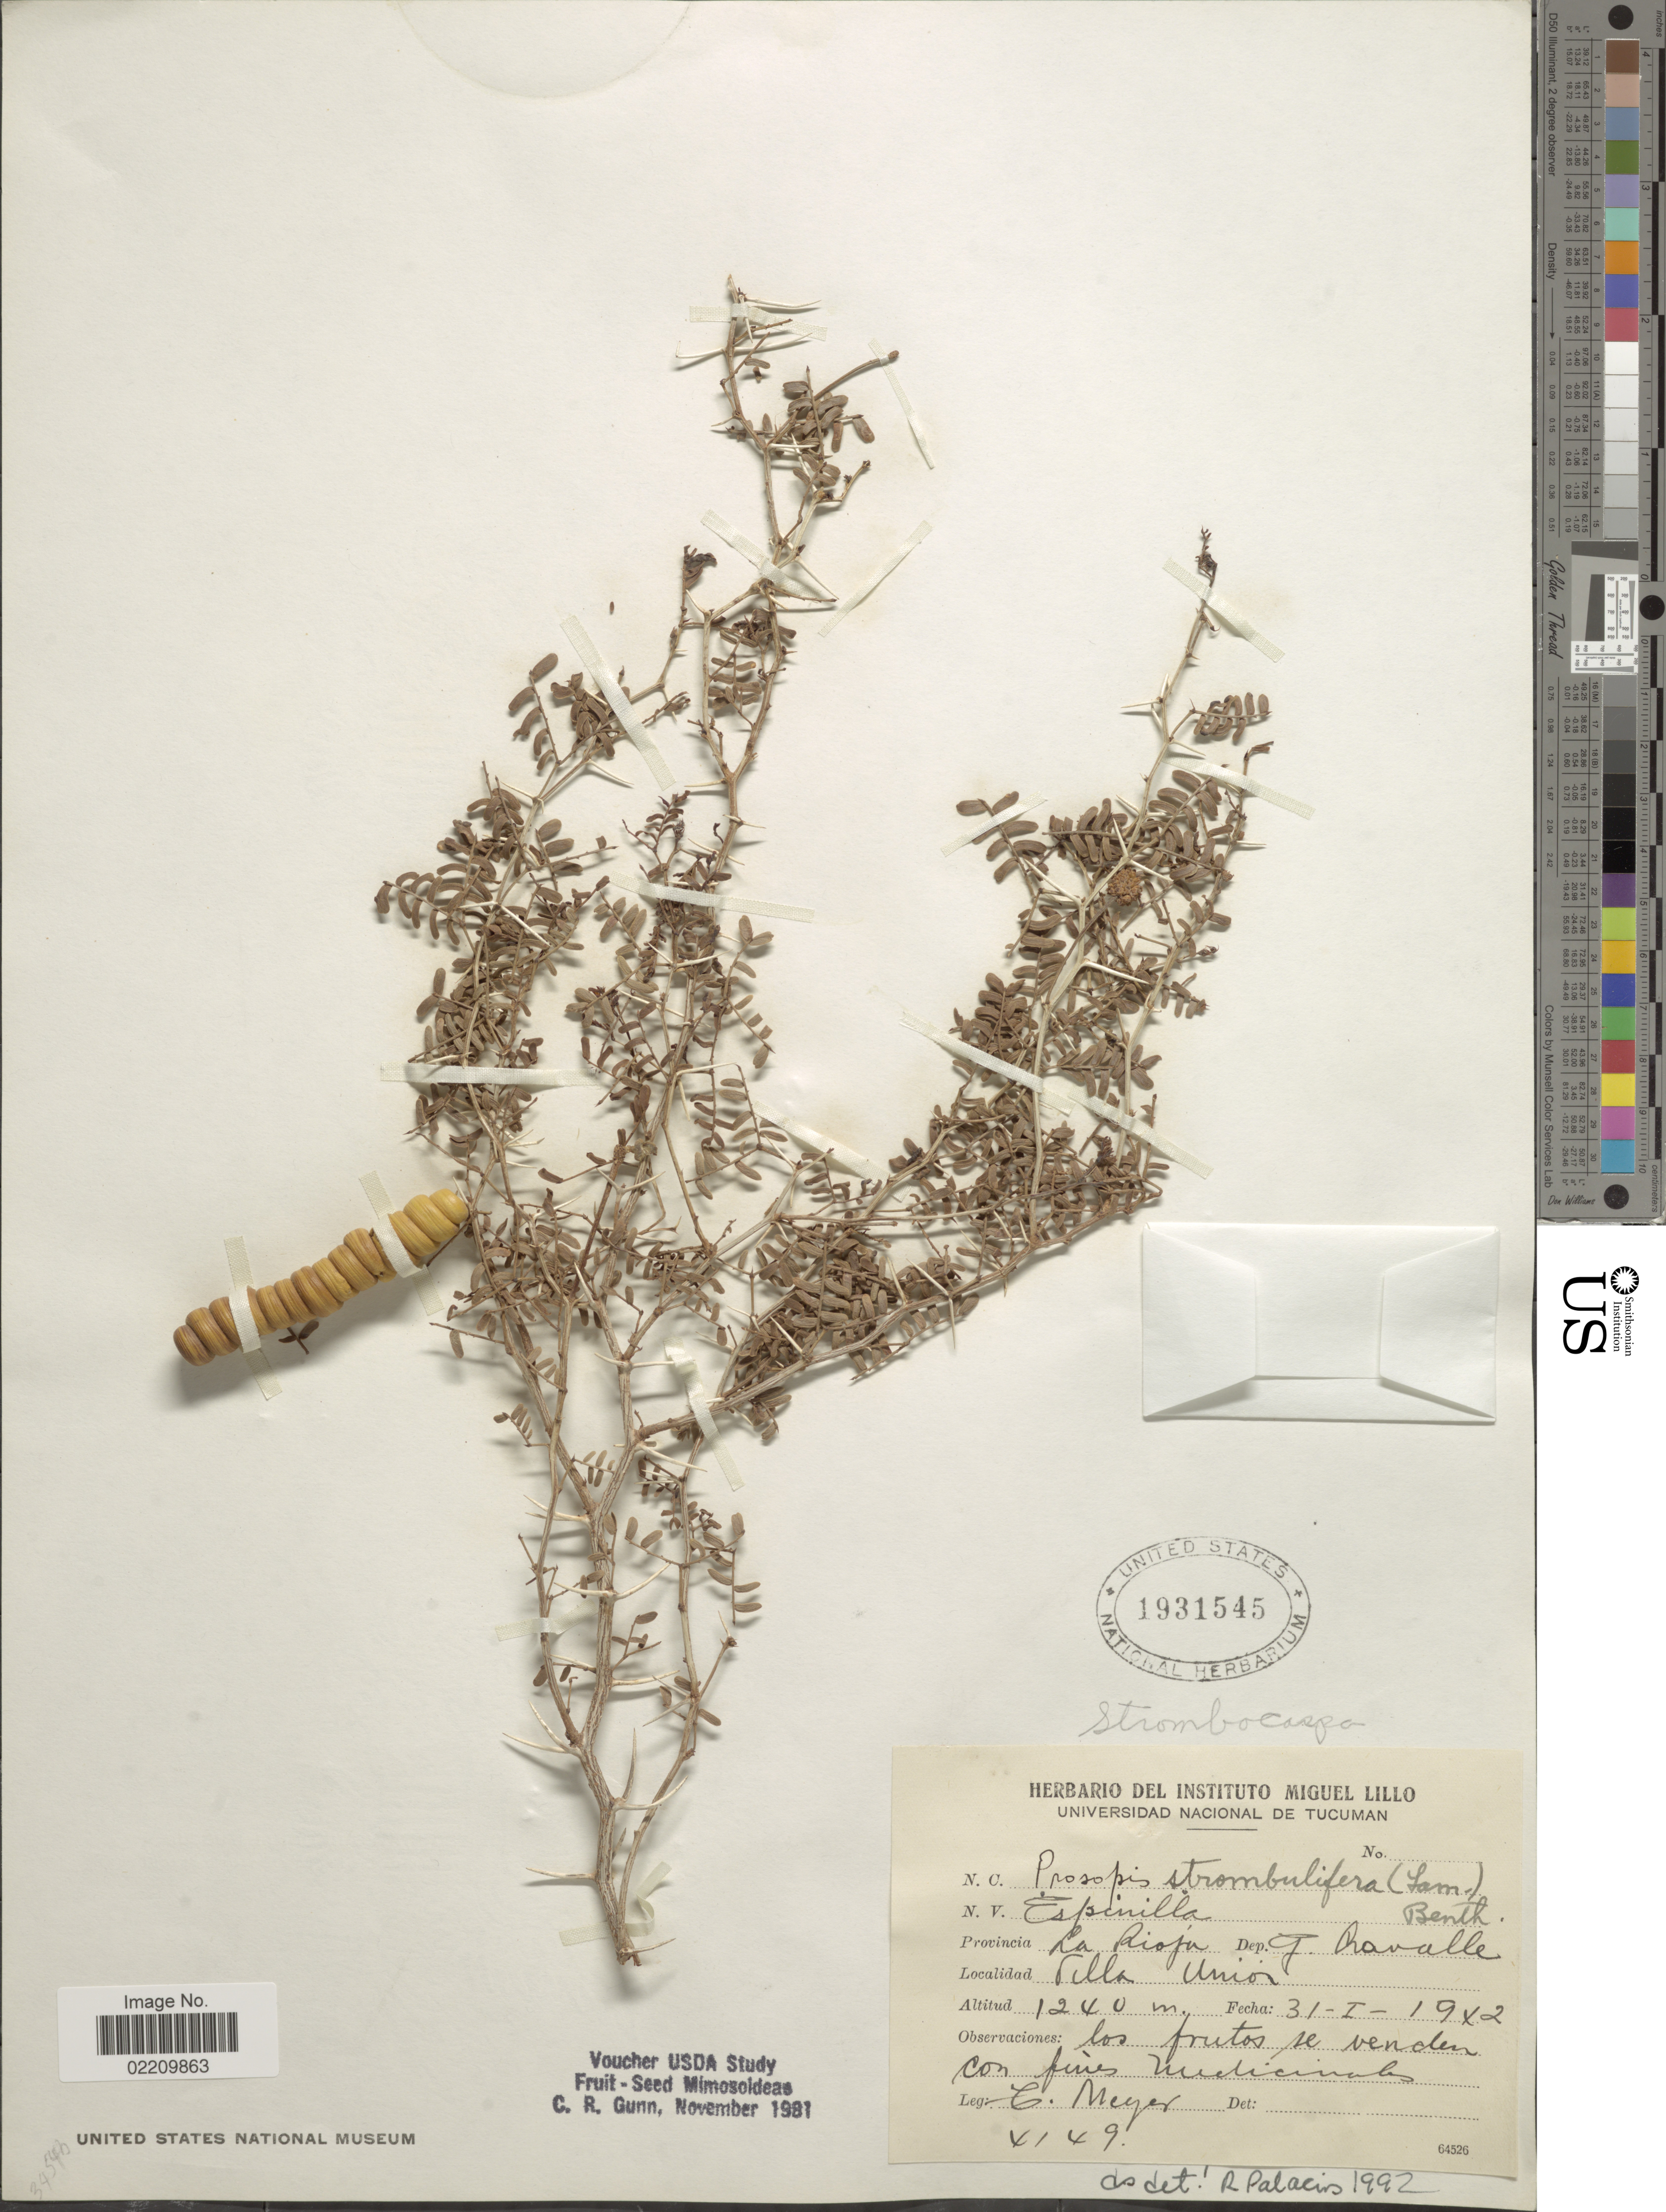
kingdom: Plantae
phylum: Tracheophyta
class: Magnoliopsida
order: Fabales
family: Fabaceae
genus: Strombocarpa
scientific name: Strombocarpa strombulifera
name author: (Lam.) A. Gray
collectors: C. Meyer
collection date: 1942-01-31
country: Argentina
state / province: La Rioja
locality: Provincia La Rioja. Dep. G. Ravalle. Pella Union. [interpreted]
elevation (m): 1240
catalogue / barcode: US 1931545